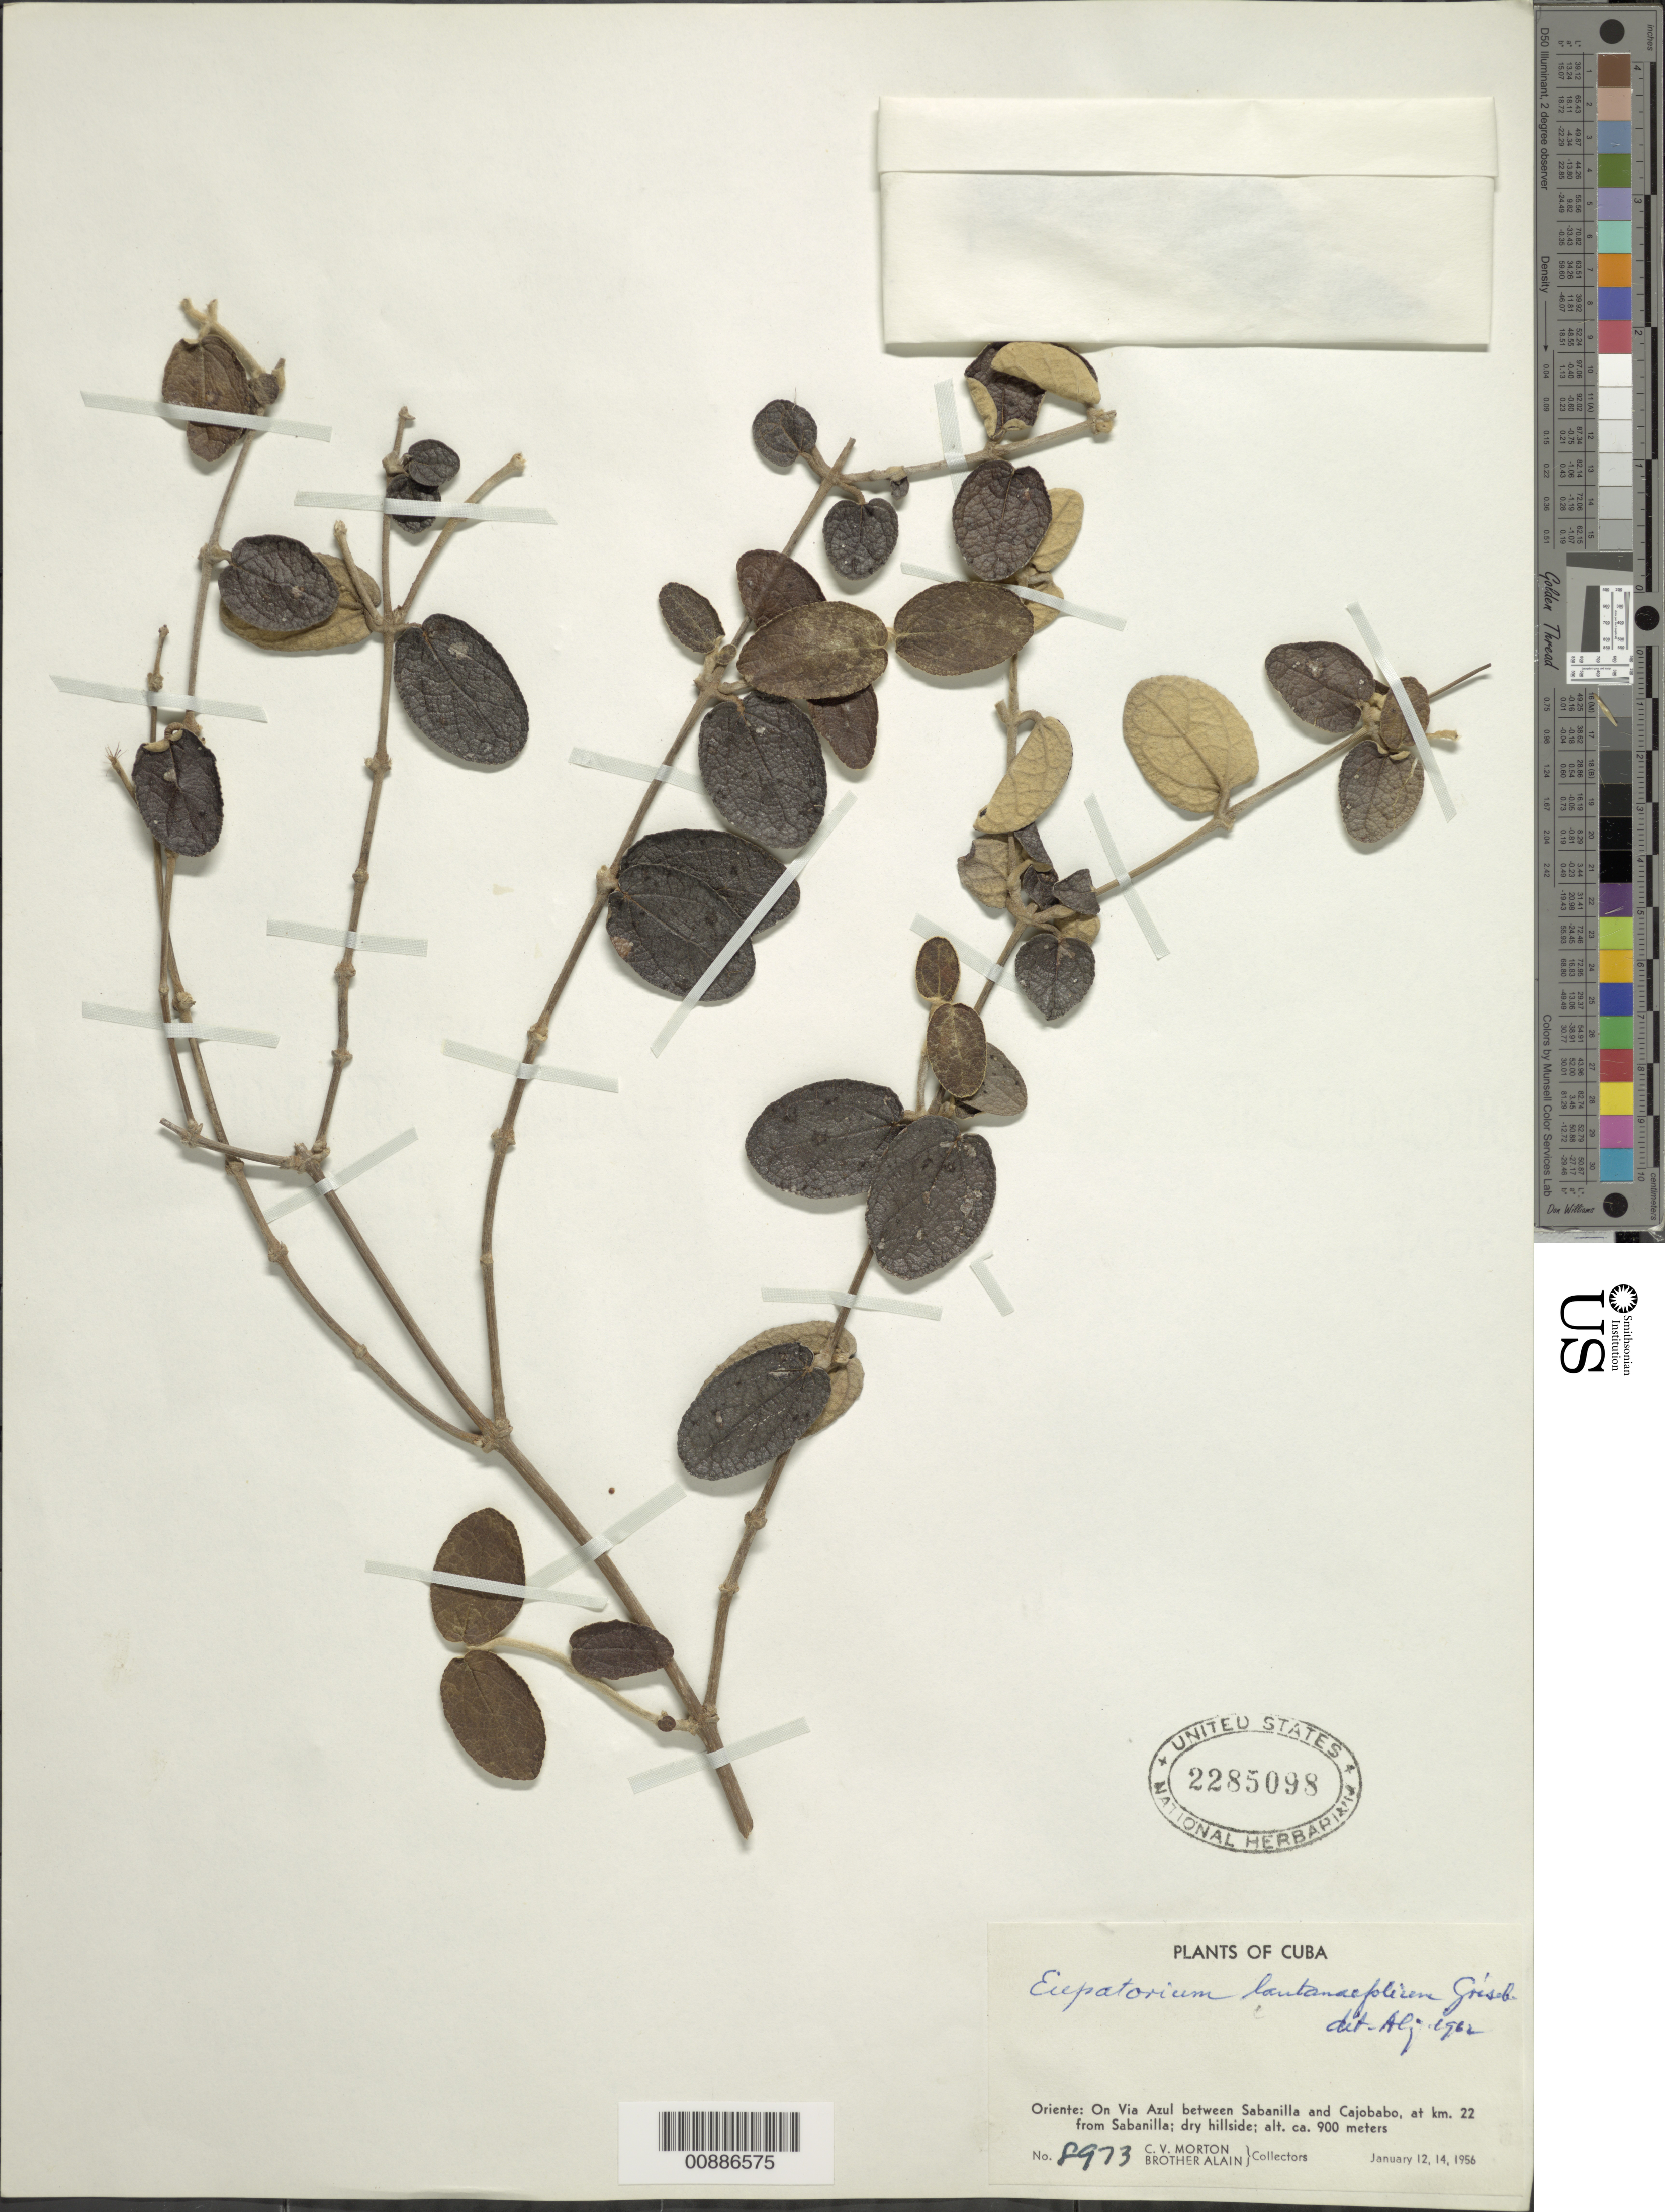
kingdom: Plantae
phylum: Tracheophyta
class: Magnoliopsida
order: Asterales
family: Asteraceae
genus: Grisebachianthus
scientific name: Grisebachianthus lantanifolius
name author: (Griseb.) R.M. King & H. Rob.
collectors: C. V. Morton & A. H. Liogier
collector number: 8973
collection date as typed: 12 Jan 1956 and 14 Jan 1956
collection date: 1956-01-12,1956-01-14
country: Cuba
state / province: Oriente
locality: On Via Azul between Sabanilla and Cajobabo, at km 22 from Sabanilla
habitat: Dry hillside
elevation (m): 900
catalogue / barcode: US 2285098